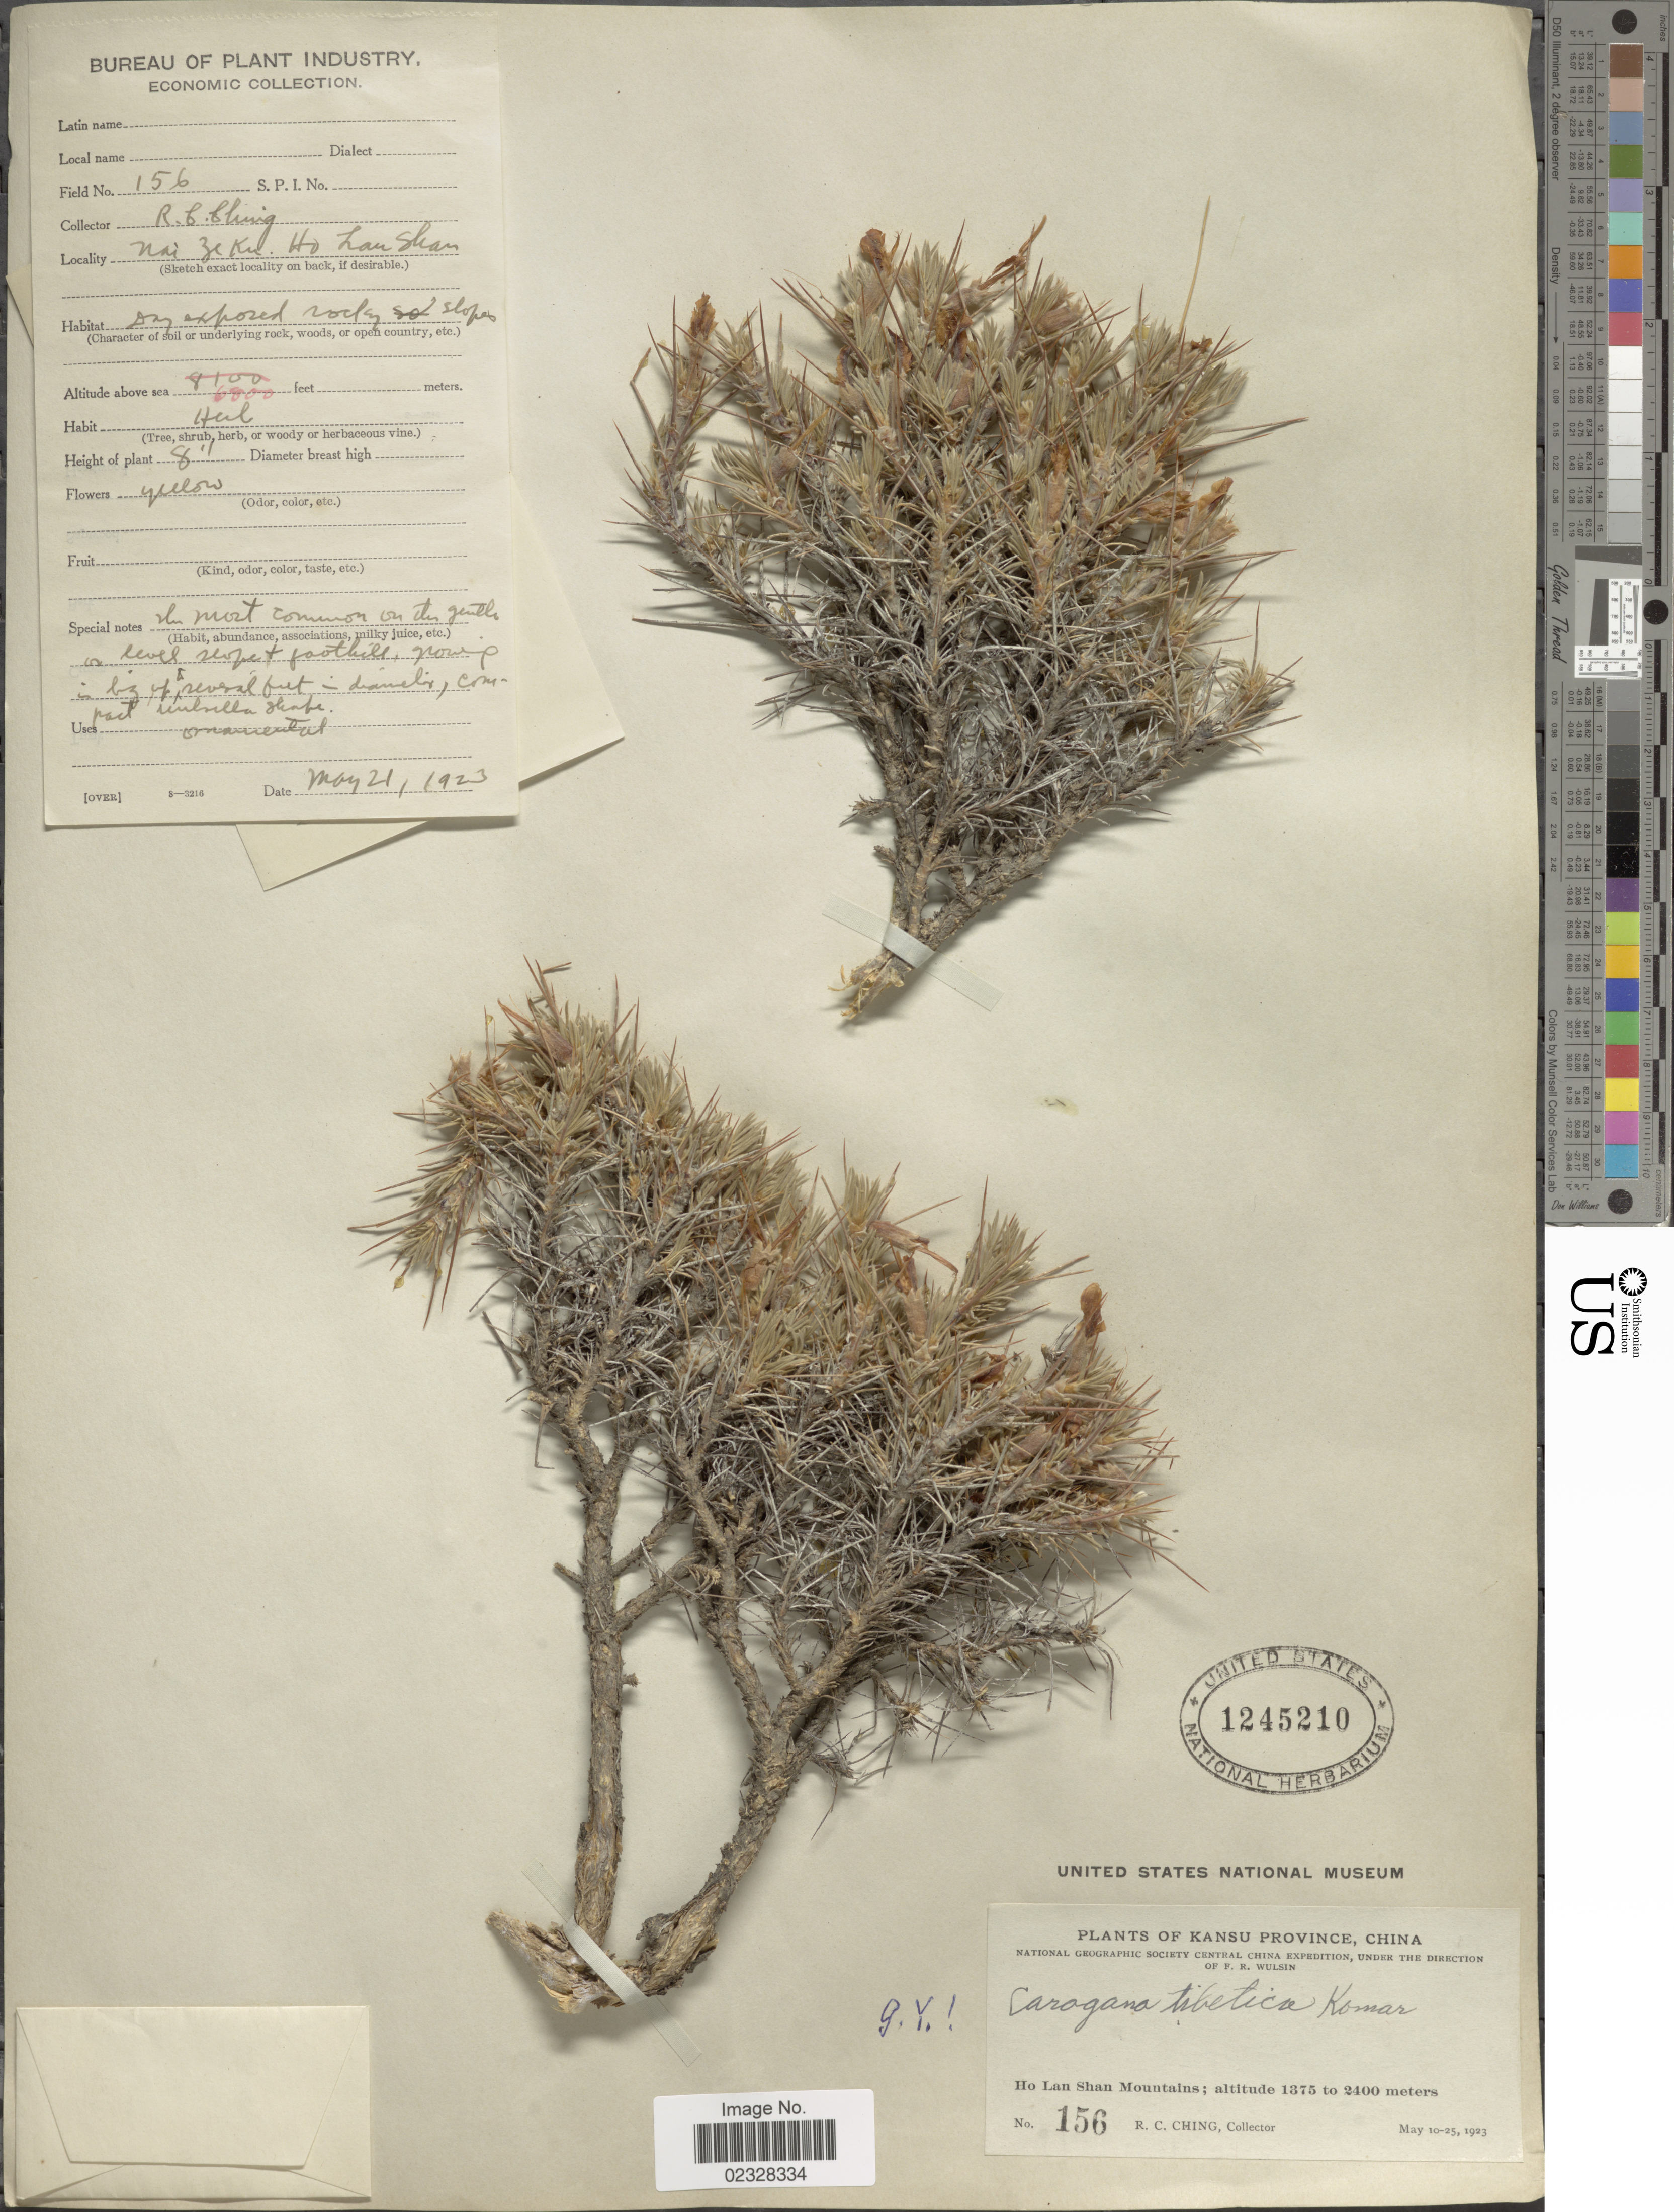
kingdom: Plantae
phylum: Tracheophyta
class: Magnoliopsida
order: Fabales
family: Fabaceae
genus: Caragana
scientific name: Caragana tibetica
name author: (Maxim. ex C.K. Schneid.) Kom.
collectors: R. C. Ching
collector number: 156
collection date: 1923-05-21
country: China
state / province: Gansu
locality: Kansu Province, Ho Lan Shan Mountains, Nai Ze Ku, dry exposed rocky slopes.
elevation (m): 2073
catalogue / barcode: US 1245210